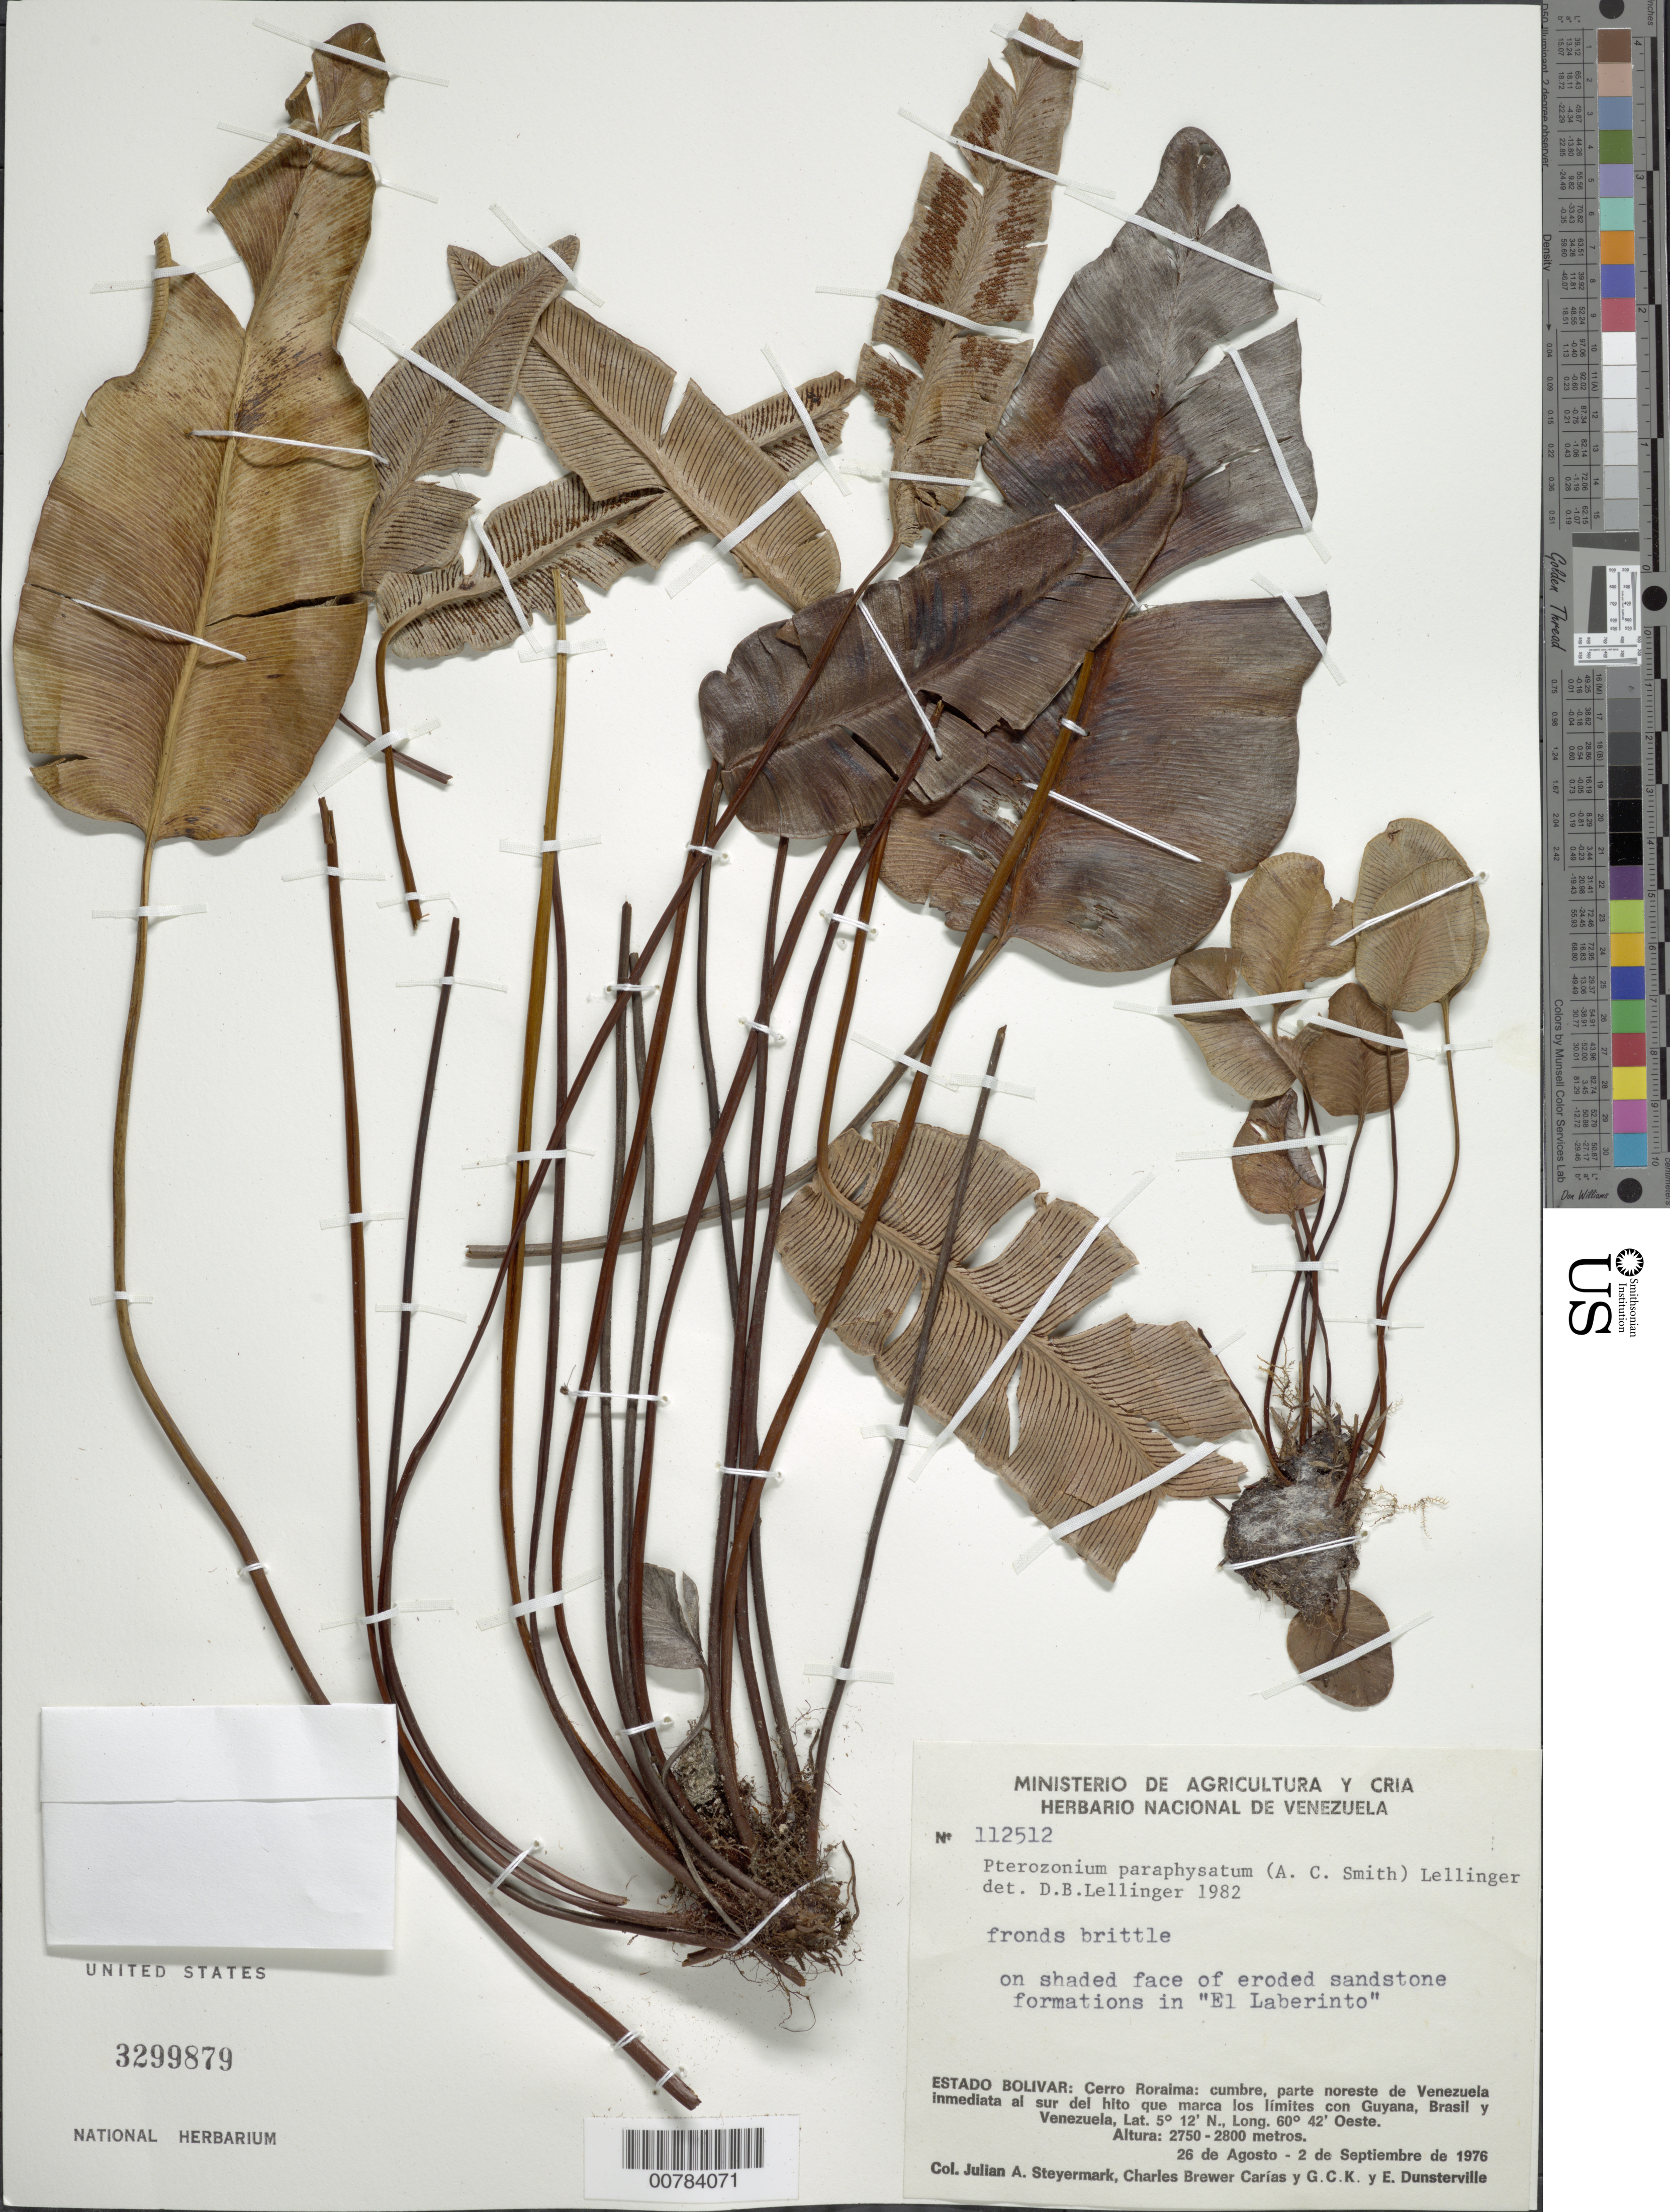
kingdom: Plantae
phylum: Tracheophyta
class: Polypodiopsida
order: Polypodiales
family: Pteridaceae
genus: Pterozonium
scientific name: Pterozonium paraphysatum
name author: (A.C. Sm.) Lellinger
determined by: Lellinger, David B., (BOT), Smithsonian Institution - National Museum of Natural History (UNITED STATES)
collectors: J. Steyermark, C. Brewer-Carias, G. C. K. Dunsterville & E. Dunsterville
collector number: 112512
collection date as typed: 26-Aug-76 to 2-Sep-76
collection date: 1976-08-26/1976-09-02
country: Venezuela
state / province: Bolívar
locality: Cerro Roraima: parte NO de Venezuela inmediata al S del hito que marca los limites con Guyana, Brasil, y Venezuela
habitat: Shaded face of eroded sandstone formations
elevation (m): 2750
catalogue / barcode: US 3299879